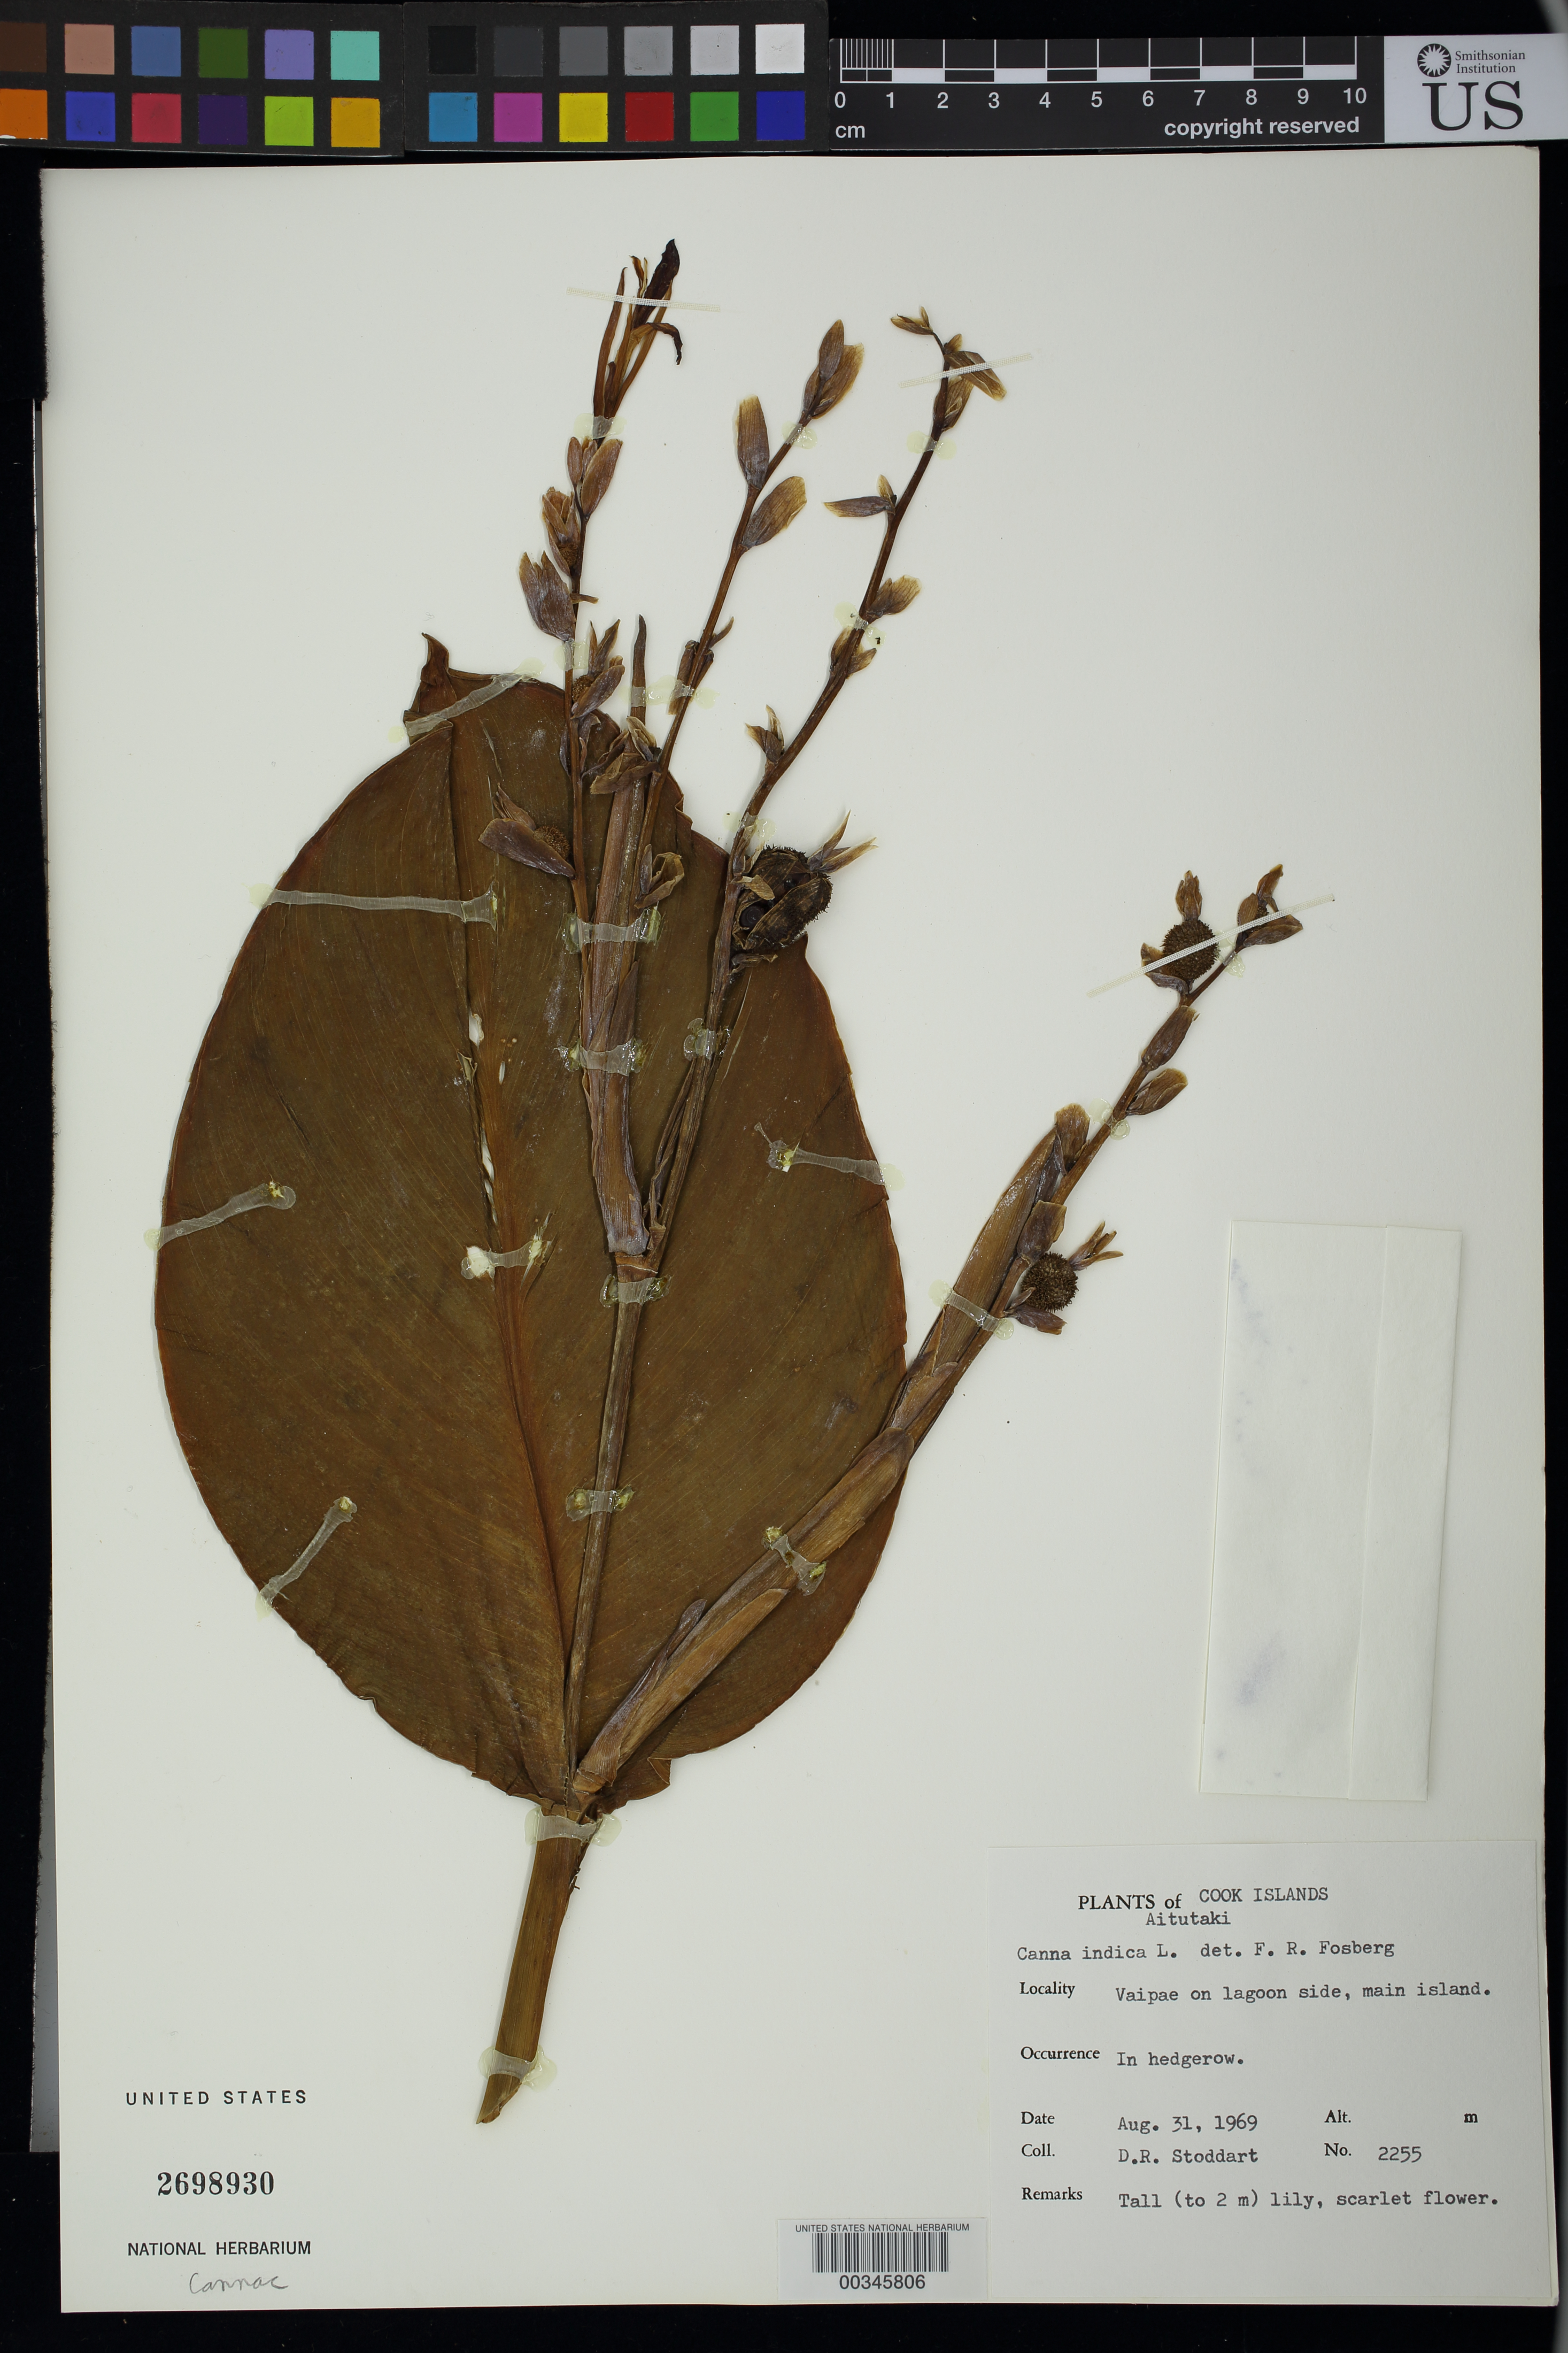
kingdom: Plantae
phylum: Tracheophyta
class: Liliopsida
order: Zingiberales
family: Cannaceae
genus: Canna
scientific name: Canna indica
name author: L.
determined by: Fosberg, F. R.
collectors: D. R. Stoddart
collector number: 2255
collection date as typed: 31 Aug 1969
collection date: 1969-08-31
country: Cook Islands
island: Aitutaki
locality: Vaipae on lagoon side, Main Island [Southern Cook Is.]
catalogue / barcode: US 2698930